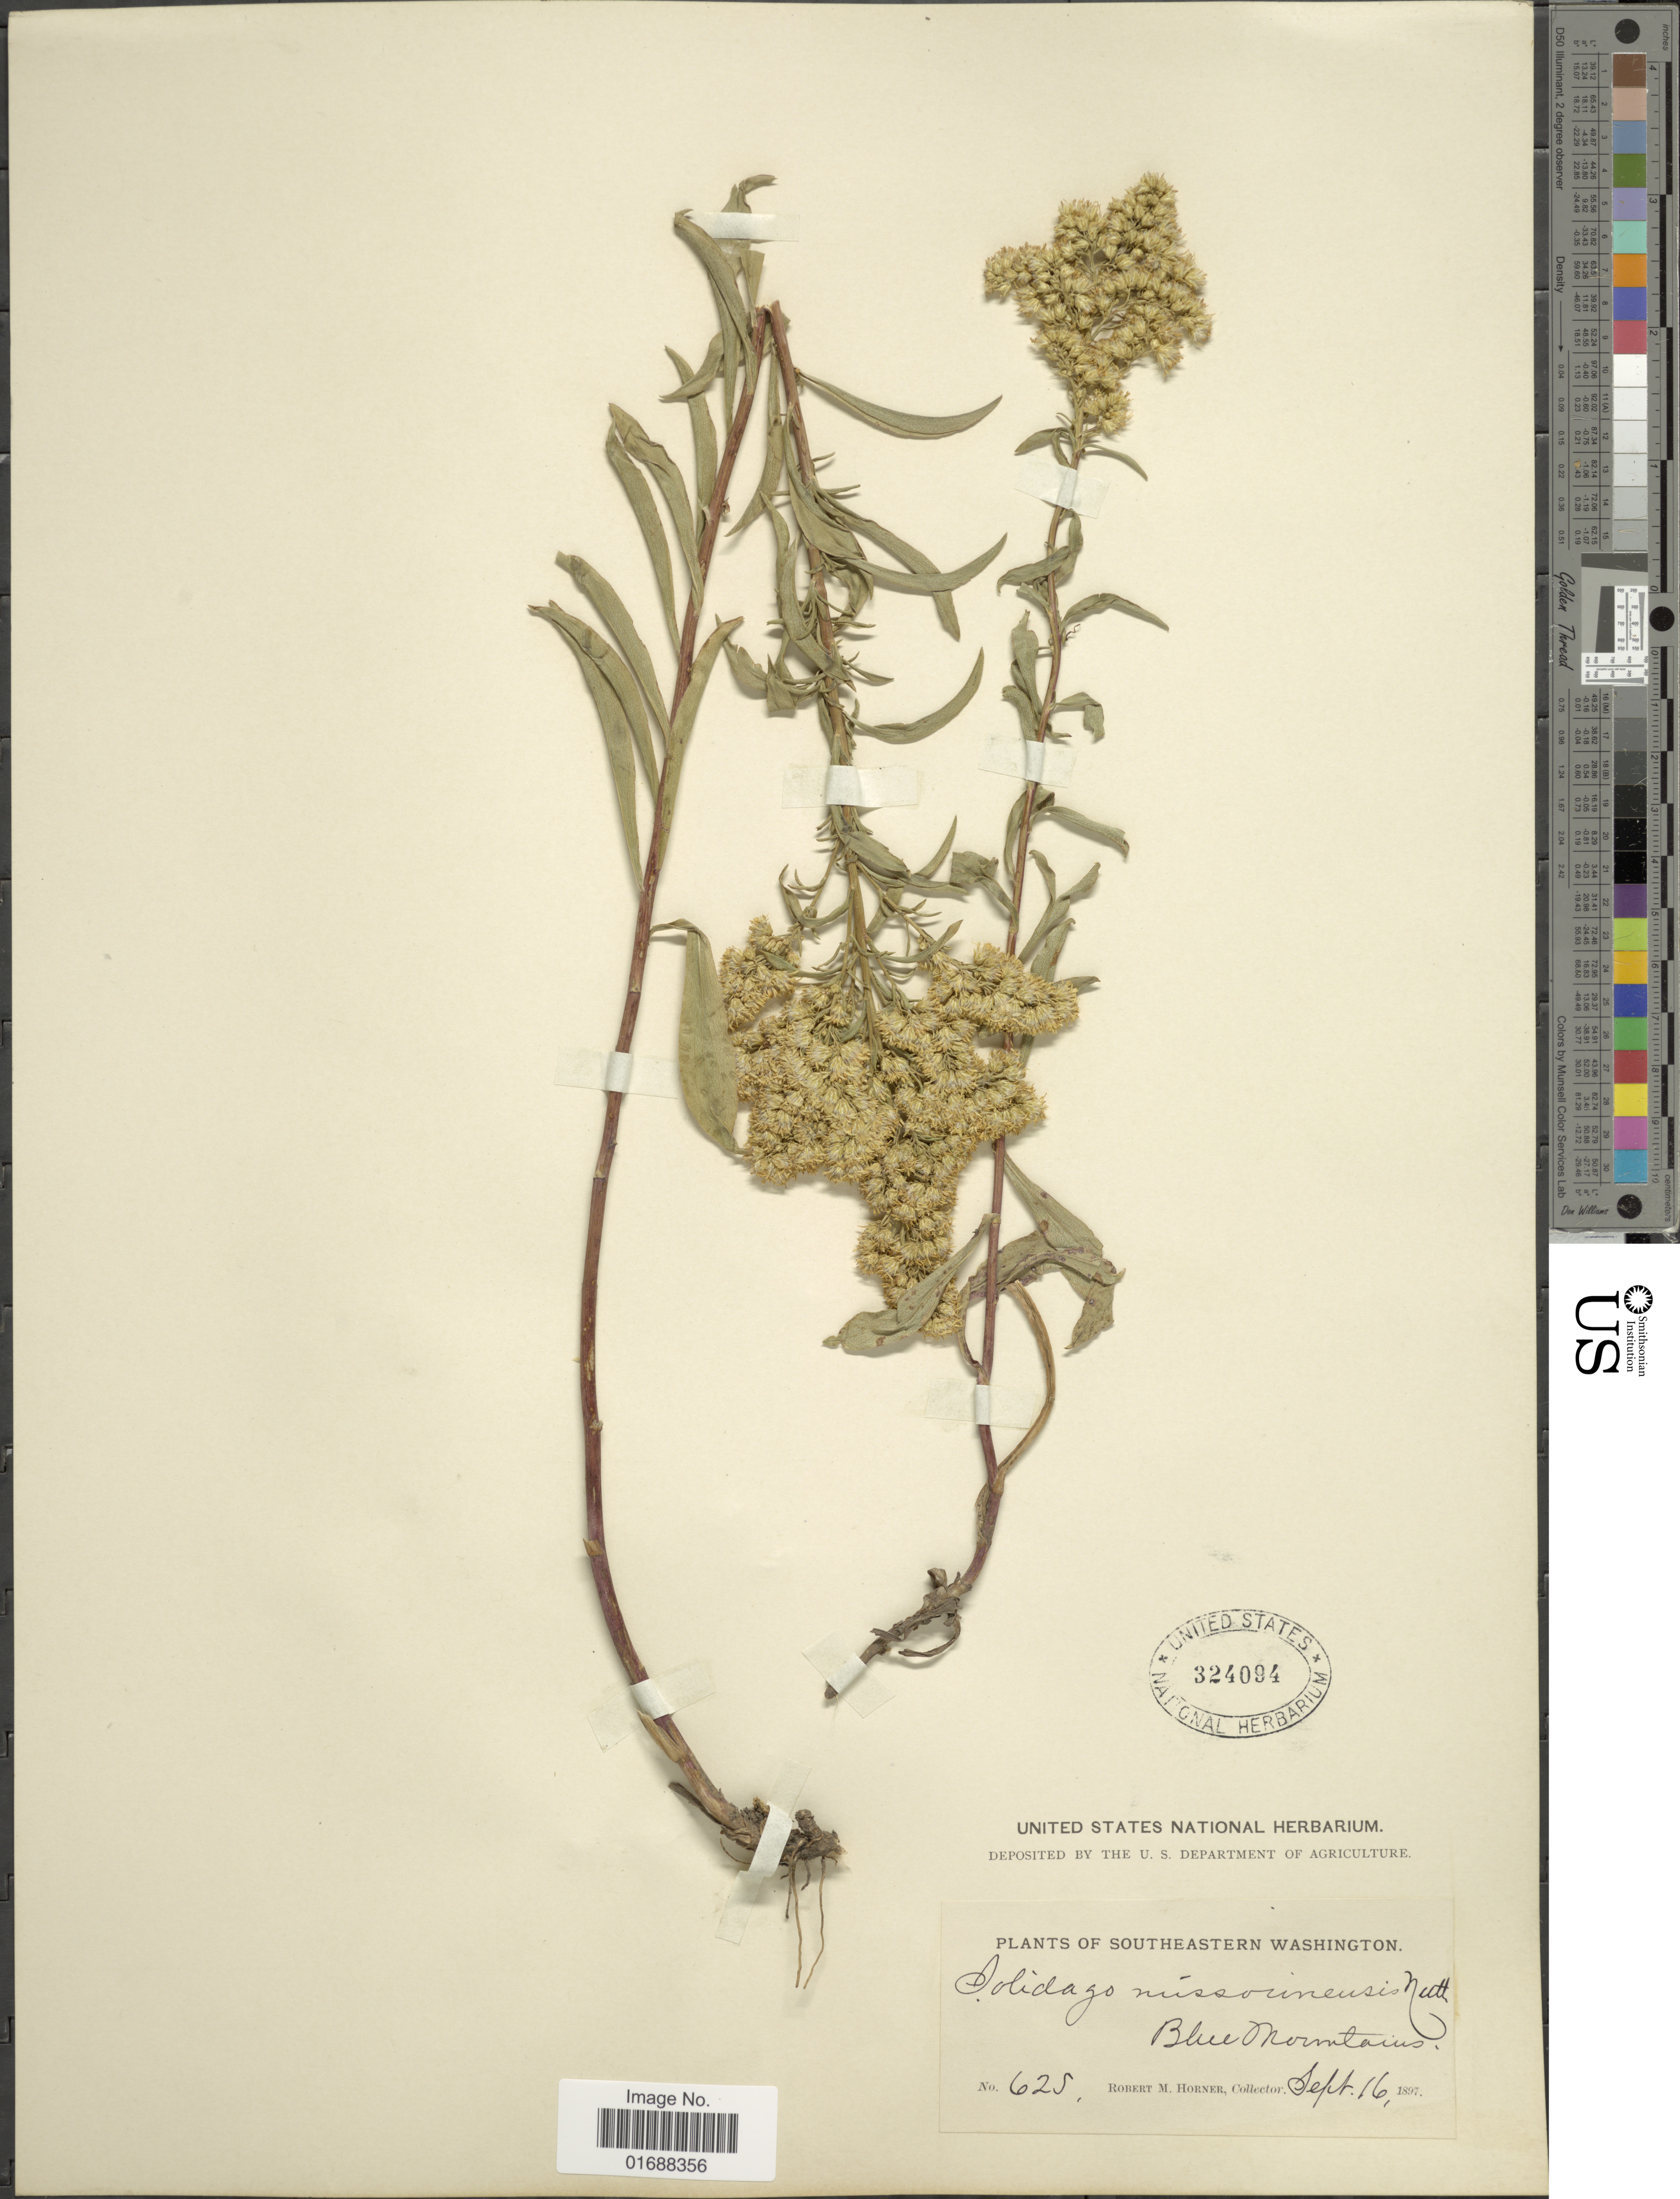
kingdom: Plantae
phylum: Tracheophyta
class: Magnoliopsida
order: Asterales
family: Asteraceae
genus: Solidago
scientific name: Solidago missouriensis var. missouriensis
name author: Nutt.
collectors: R. Horner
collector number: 625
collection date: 1897-09-16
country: United States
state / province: Washington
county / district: Clallam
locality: Southeastern Washington, Blue Mountains,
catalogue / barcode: US 324094